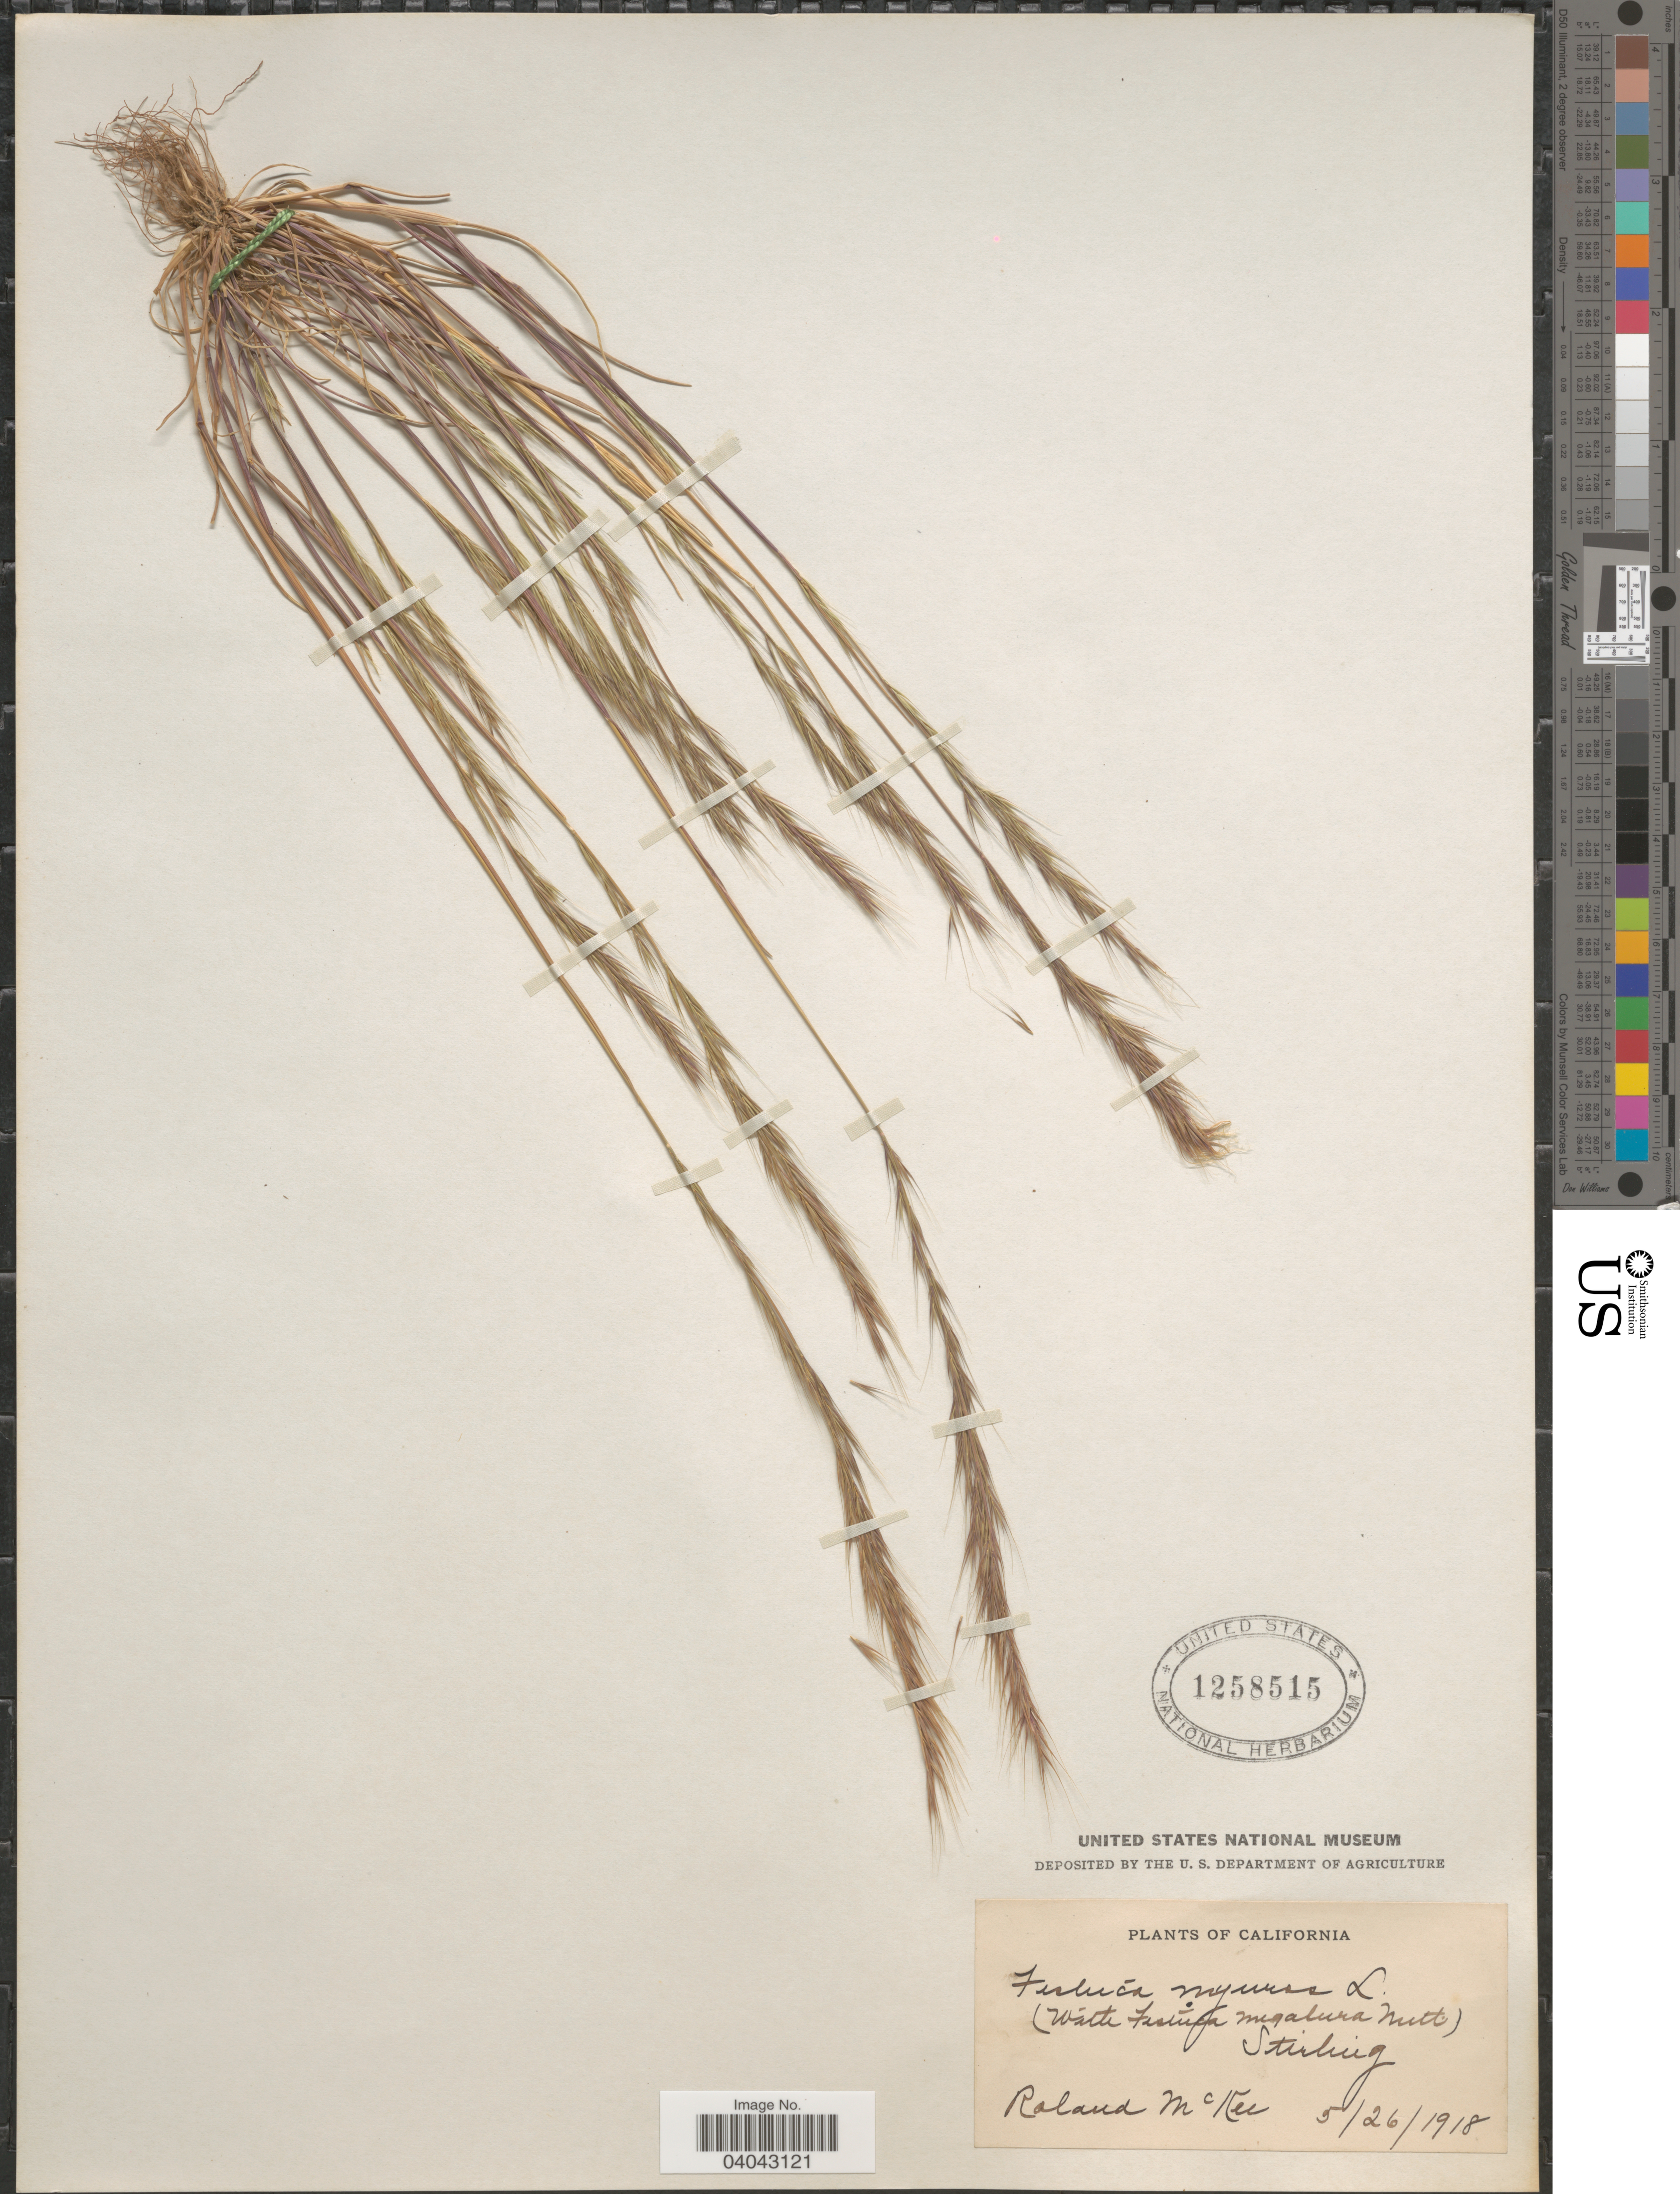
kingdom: Plantae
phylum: Tracheophyta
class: Liliopsida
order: Poales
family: Poaceae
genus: Festuca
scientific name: Festuca myuros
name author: L.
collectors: R. Mckee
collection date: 1918-05-26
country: United States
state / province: California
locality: Stirling.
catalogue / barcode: US 1258515